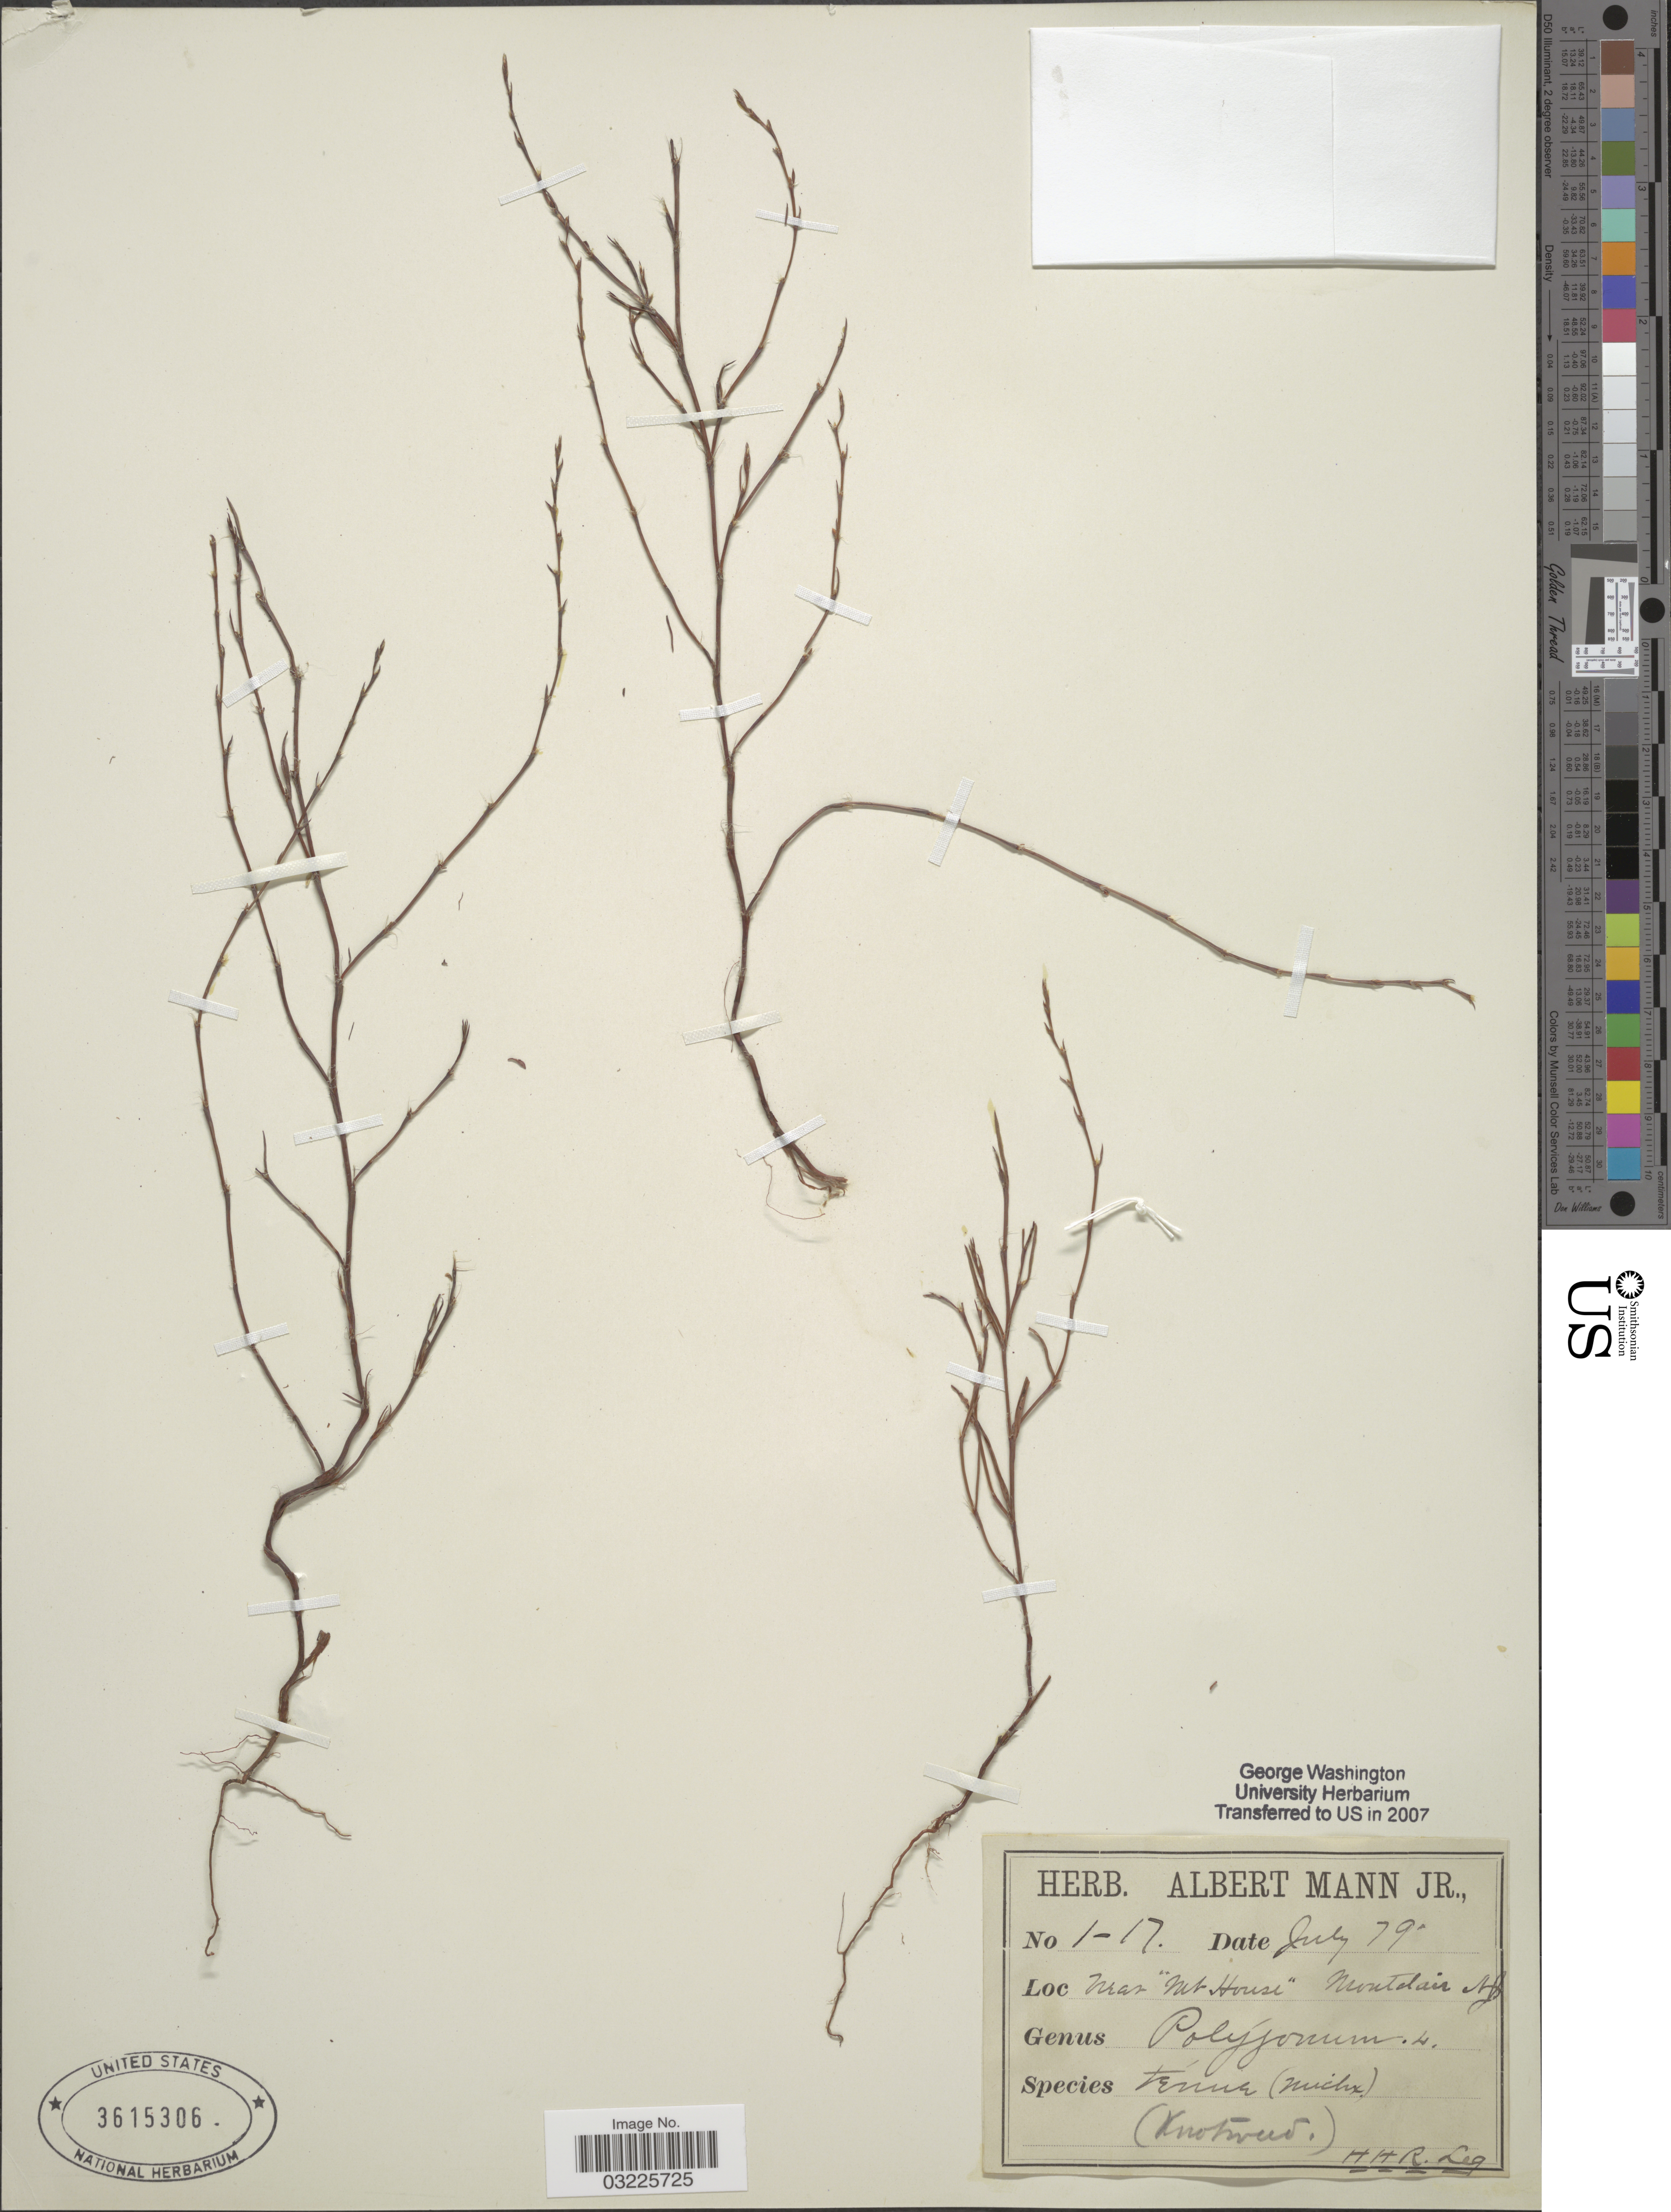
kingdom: Plantae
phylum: Tracheophyta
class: Magnoliopsida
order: Caryophyllales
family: Polygonaceae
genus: Polygonum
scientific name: Polygonum tenue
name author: F. Michx.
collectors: H. H. R.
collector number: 1-17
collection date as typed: Transcribed d/m/y: /7/79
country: United States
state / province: New Jersey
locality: Near "Mt. House" Montclair N.J.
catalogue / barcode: US 3615306